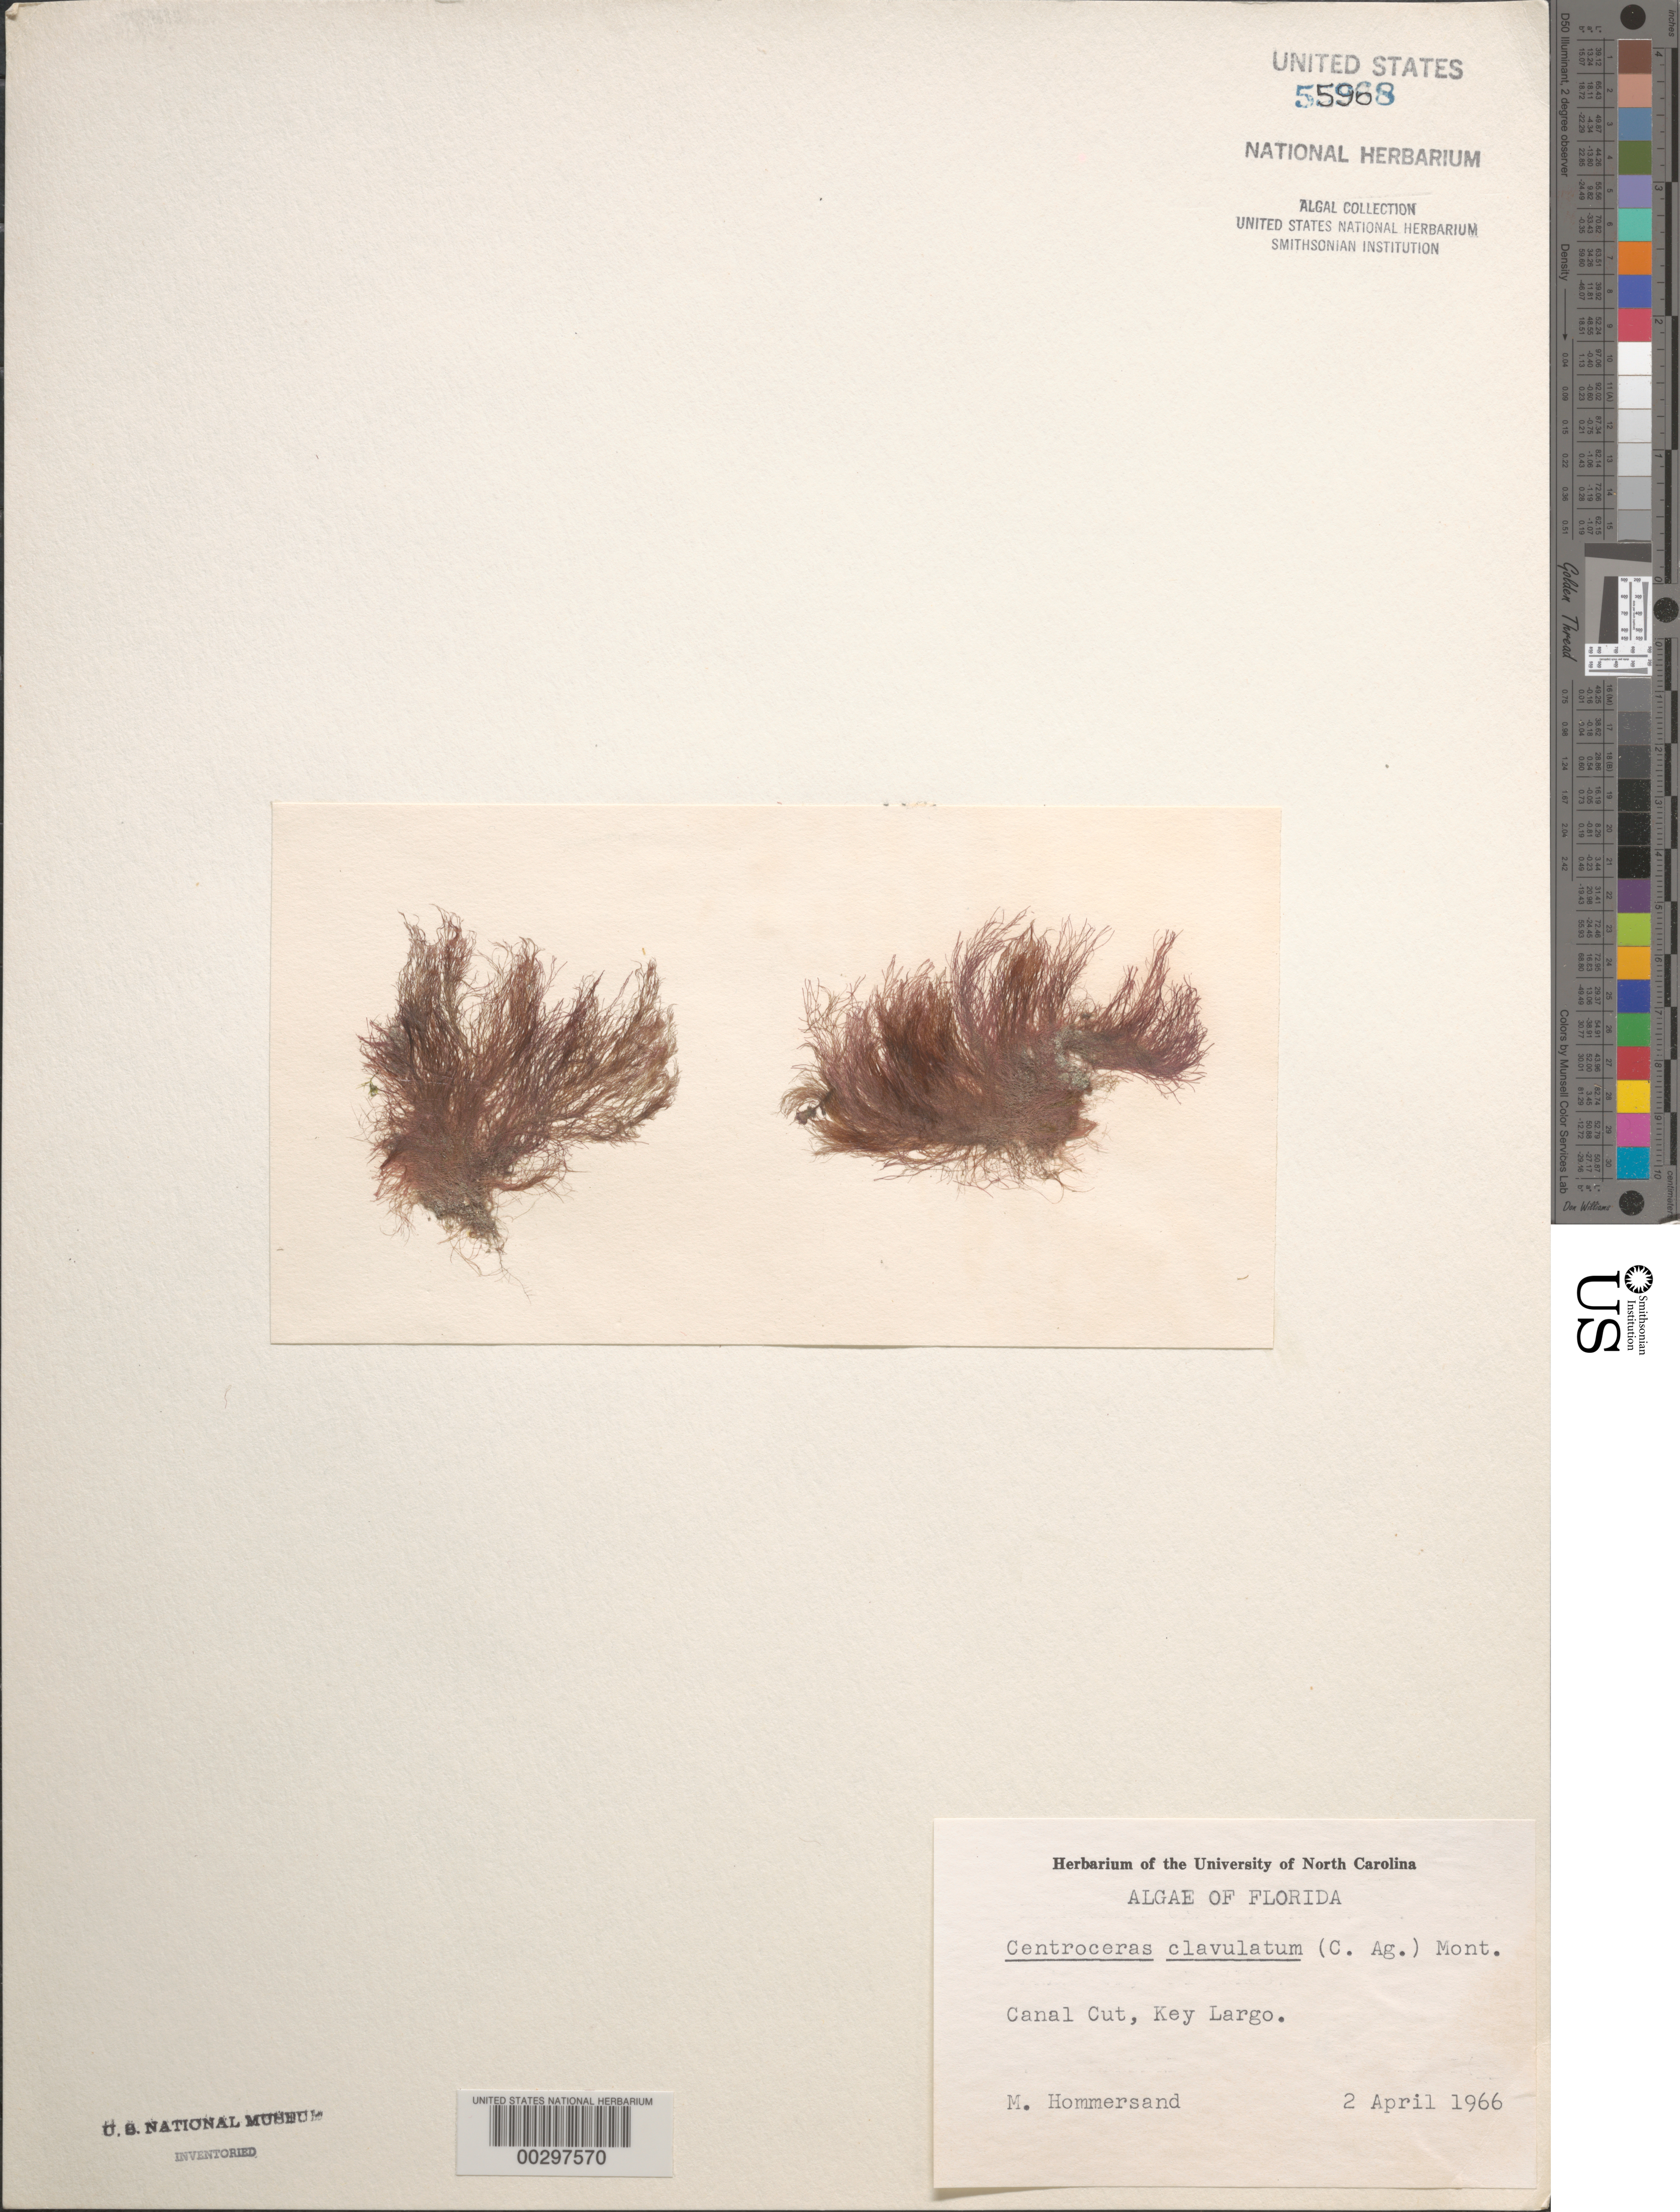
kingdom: Plantae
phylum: Rhodophyta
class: Florideophyceae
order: Ceramiales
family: Ceramiaceae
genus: Centroceras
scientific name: Centroceras clavulatum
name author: (C. Agardh) Mont.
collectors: M. H. Hommersand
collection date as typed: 02 Apr 1966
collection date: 1966-04-02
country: United States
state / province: Florida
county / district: Monroe County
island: Key Largo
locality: Canal Cut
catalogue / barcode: US 55968